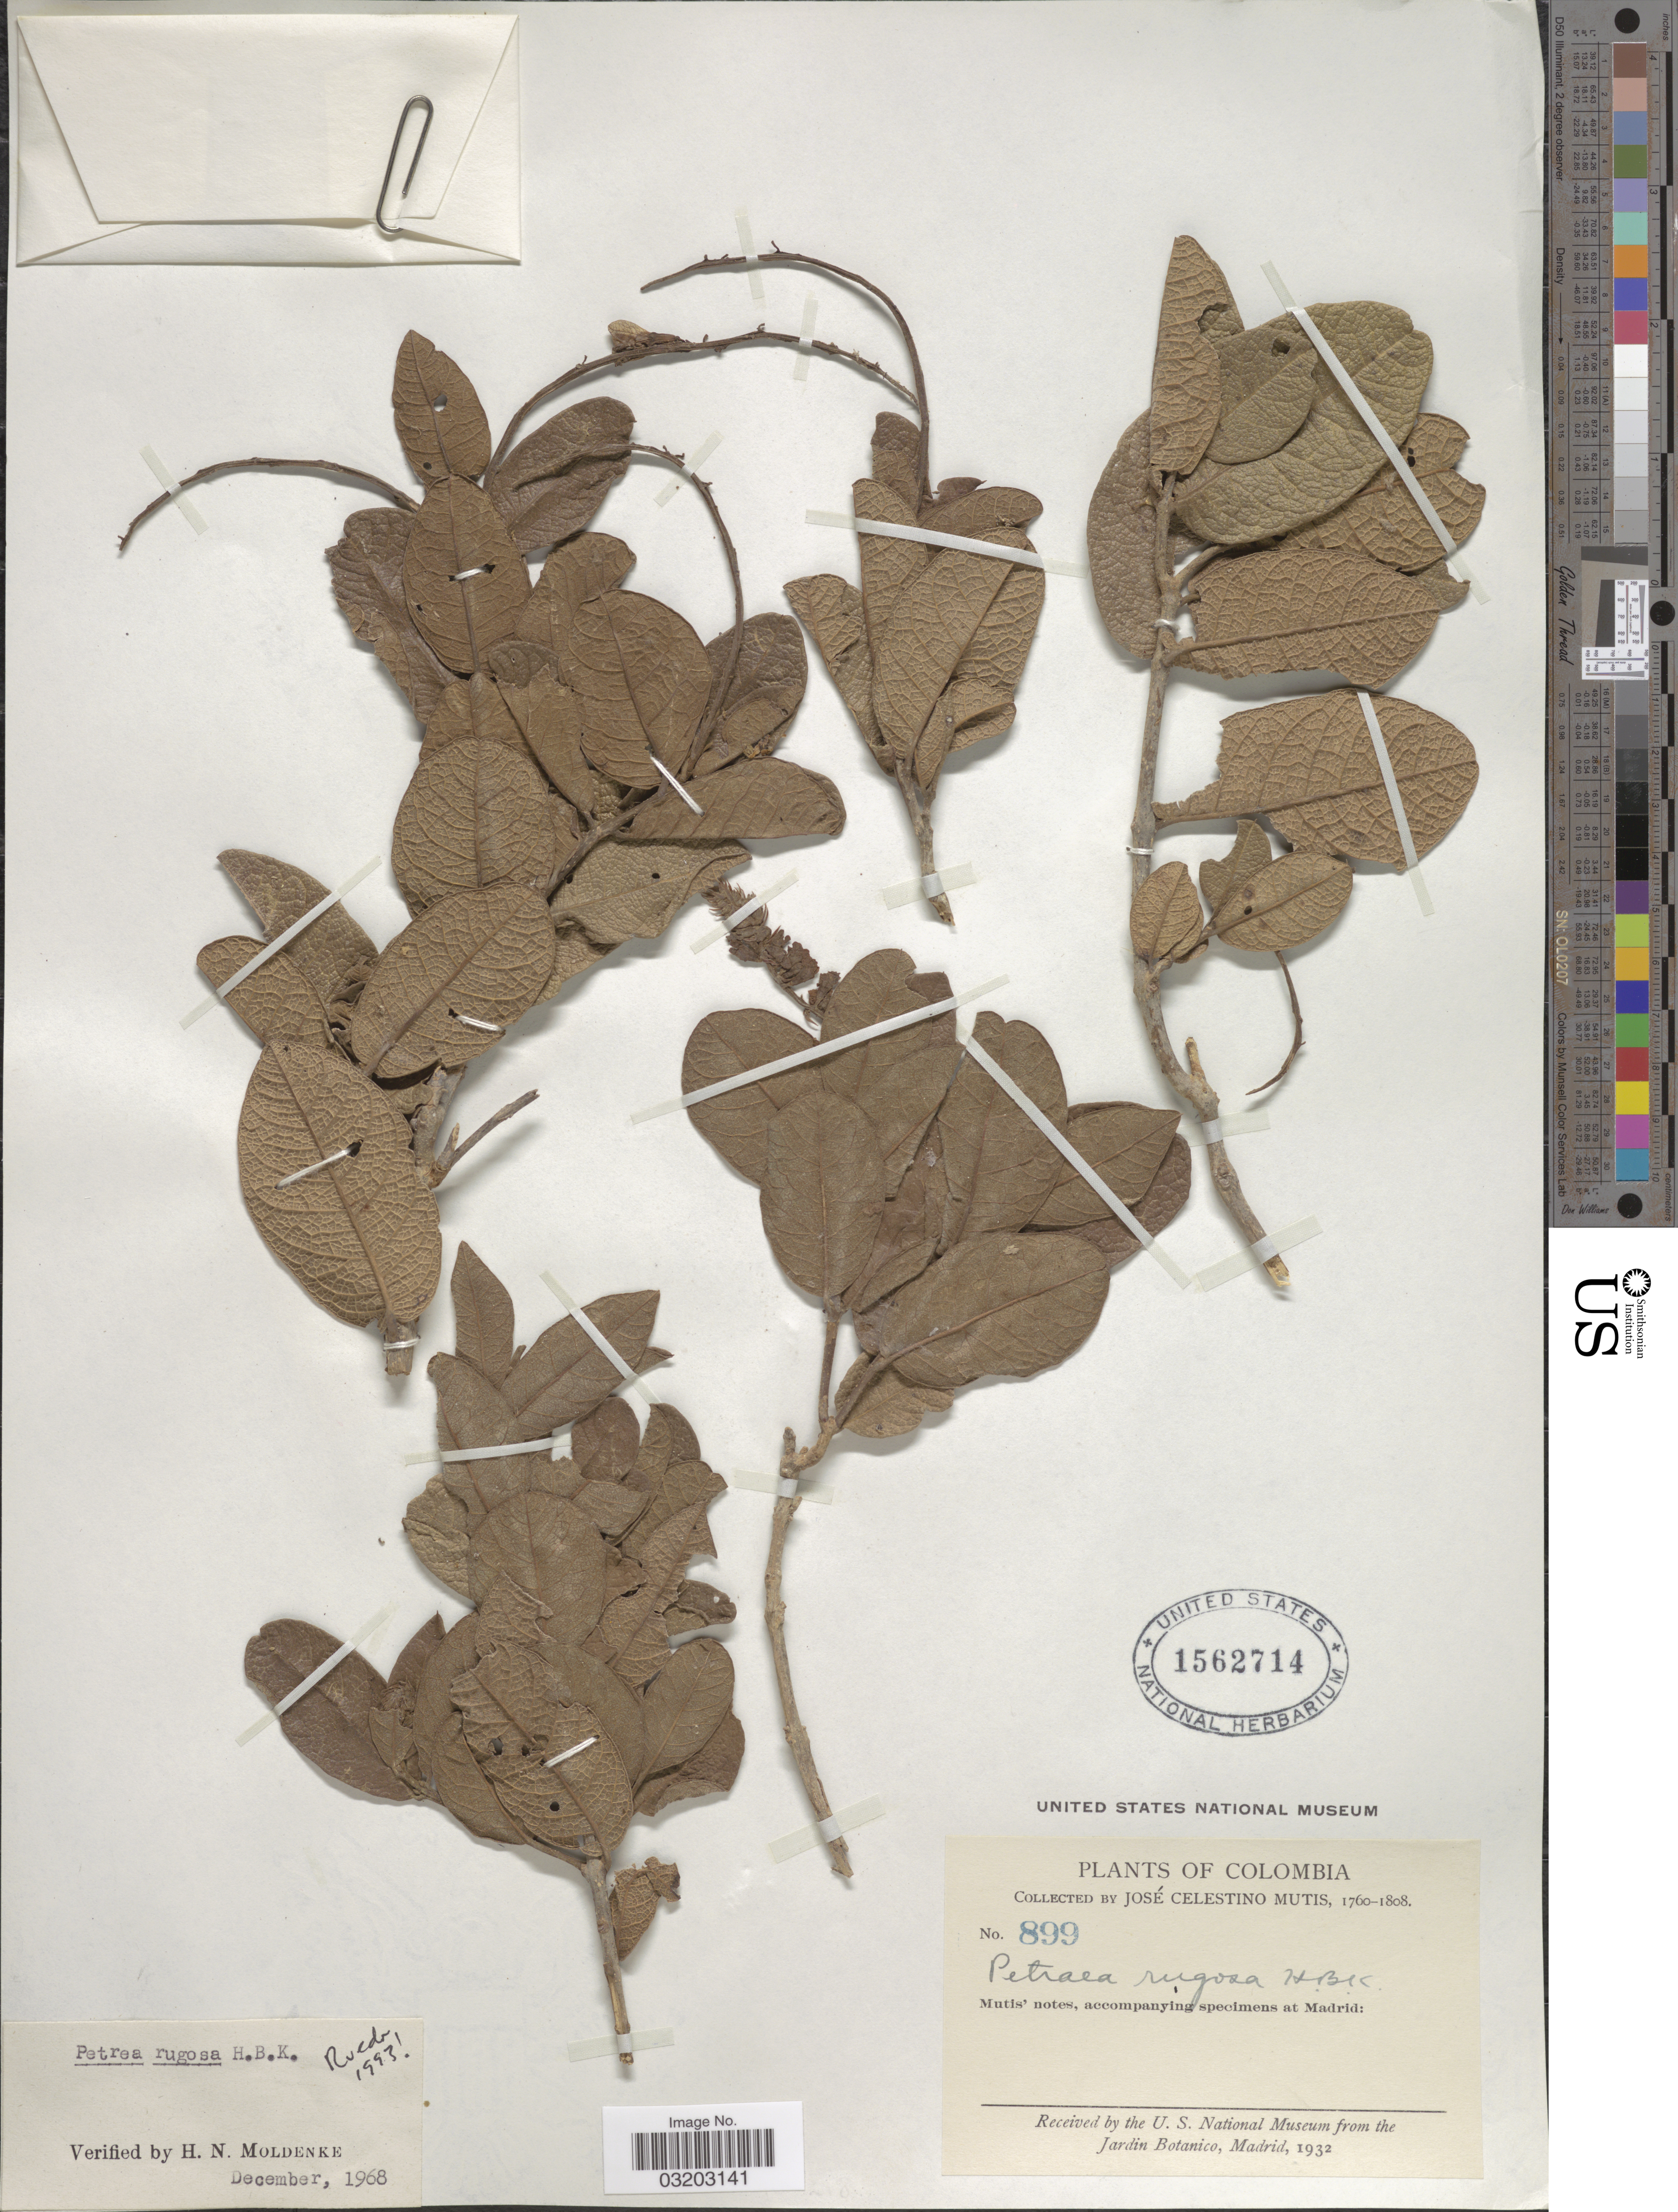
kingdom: Plantae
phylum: Tracheophyta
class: Magnoliopsida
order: Lamiales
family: Verbenaceae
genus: Petrea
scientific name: Petrea rugosa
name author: Kunth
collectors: J. C. B. Mutis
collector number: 899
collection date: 1760/1808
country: Colombia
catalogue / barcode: US 1562714